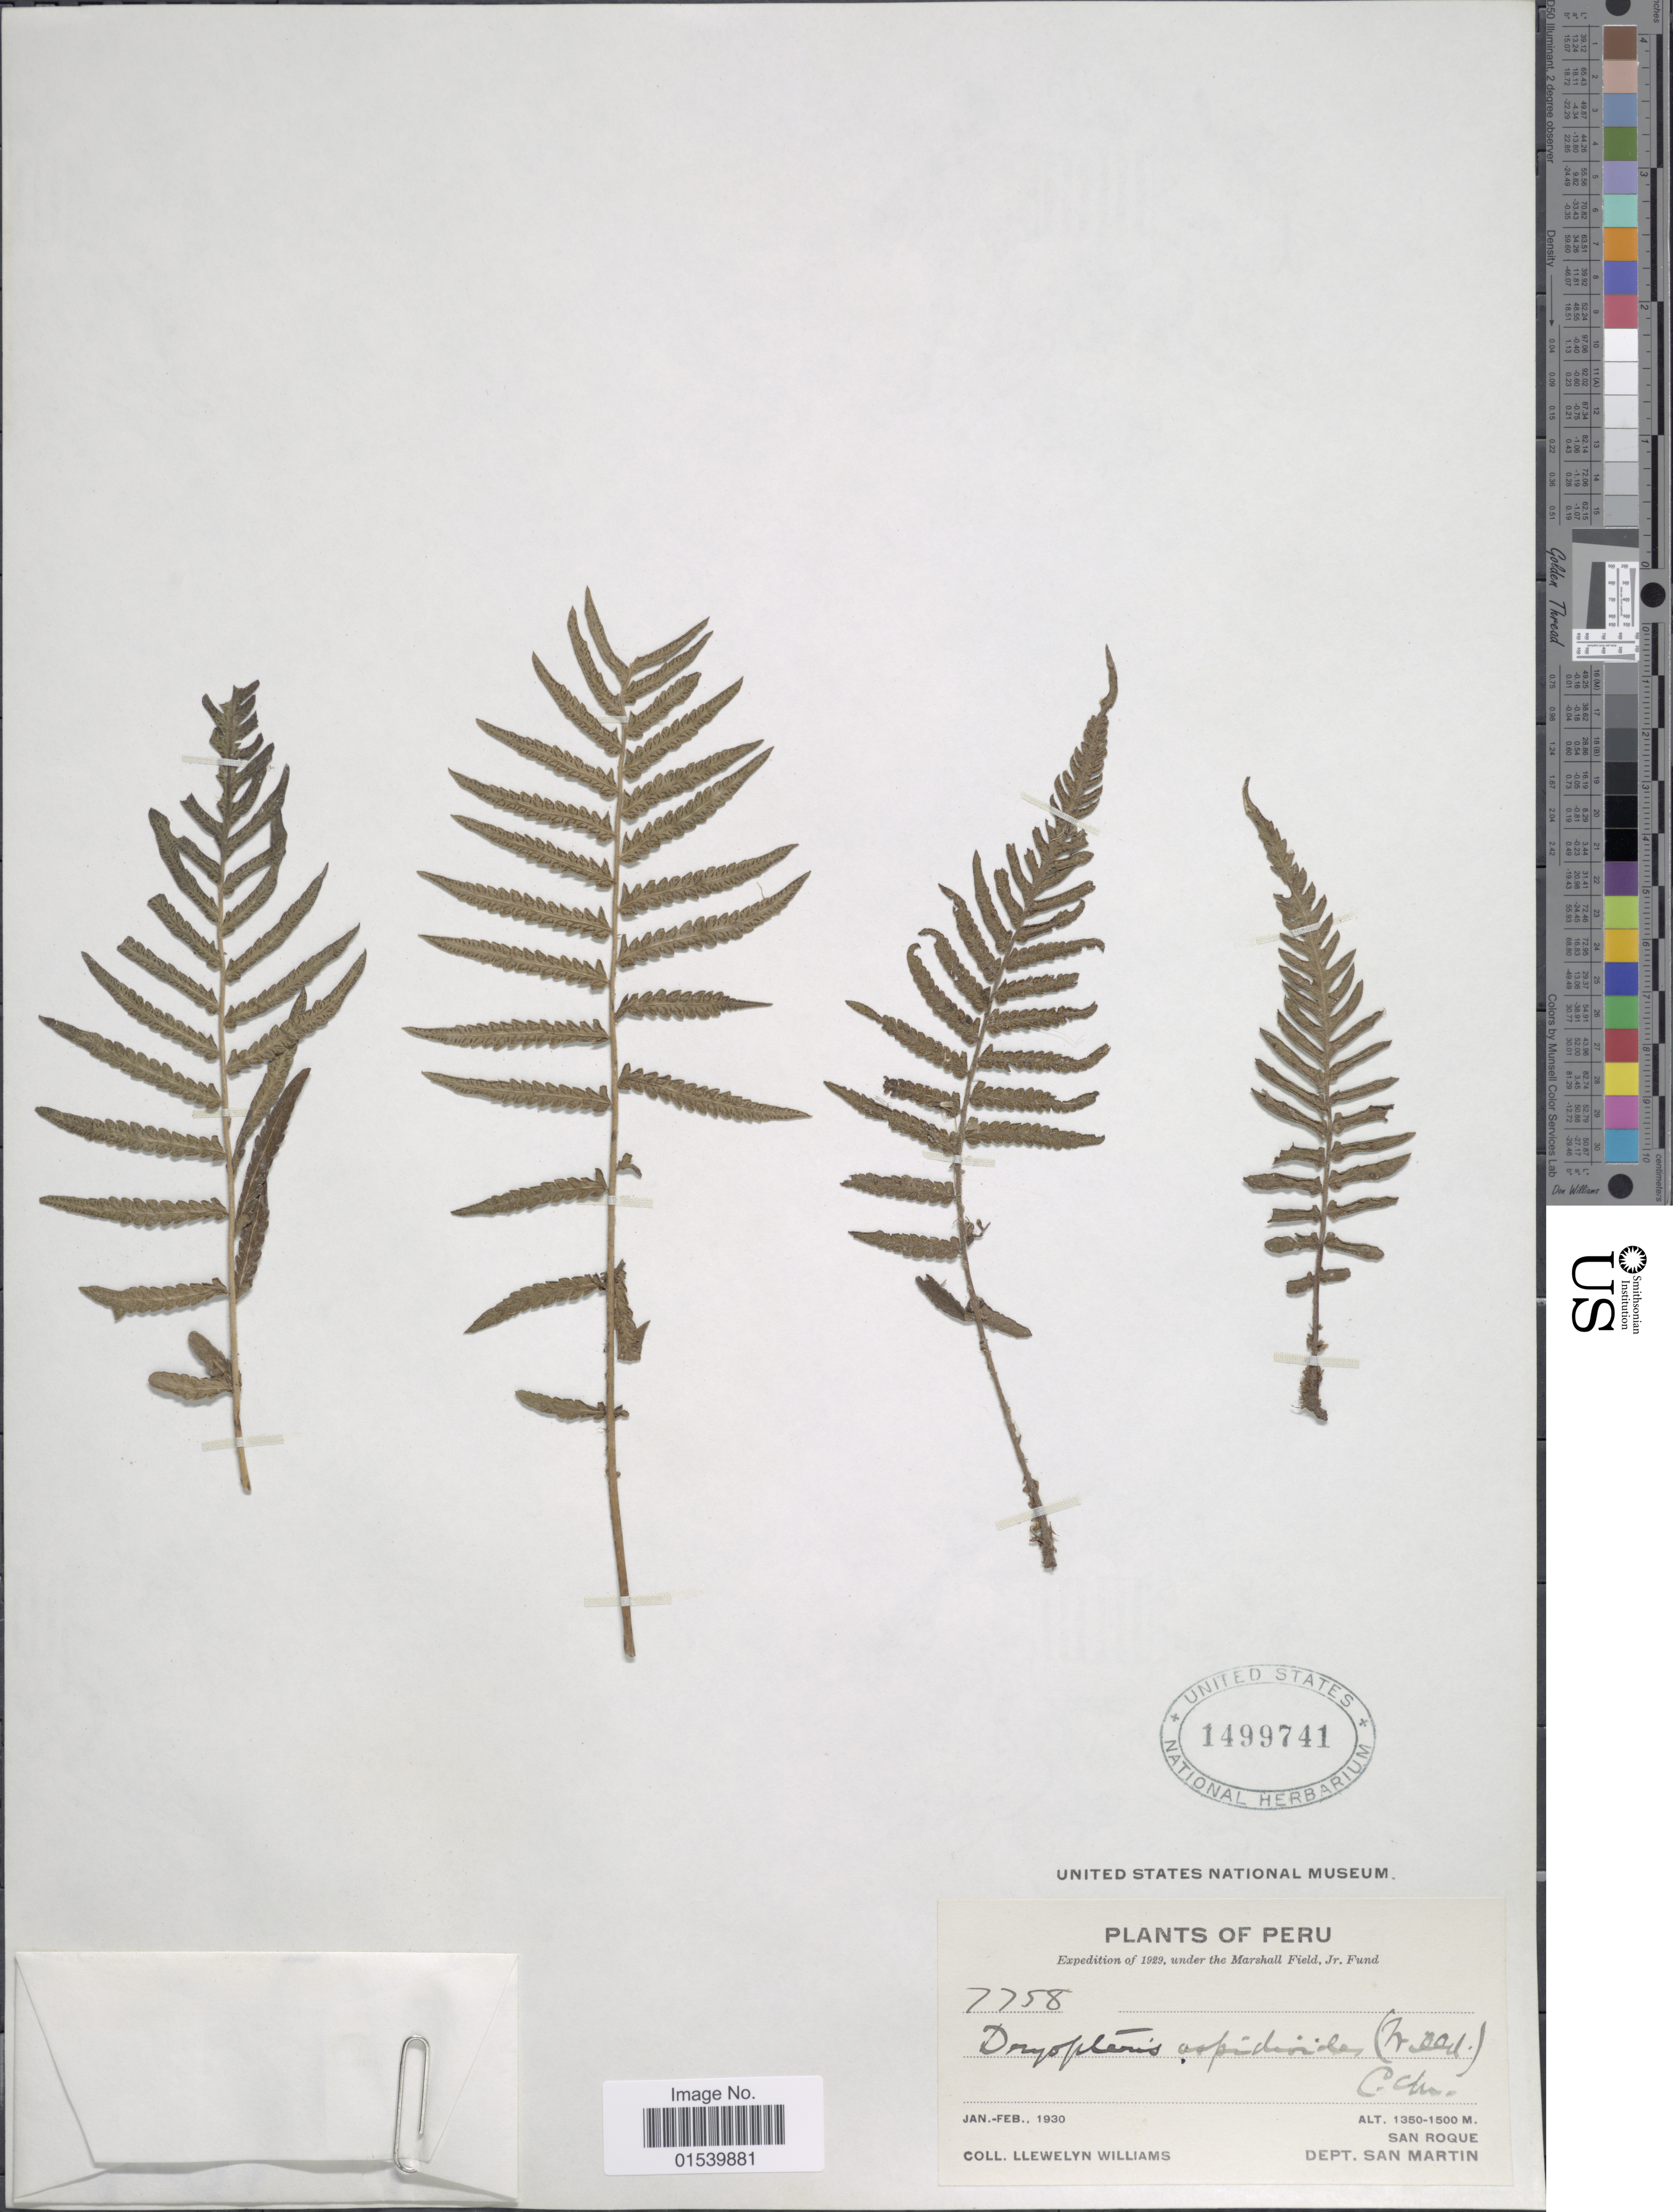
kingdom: Plantae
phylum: Tracheophyta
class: Polypodiopsida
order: Polypodiales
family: Thelypteridaceae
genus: Amauropelta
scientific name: Amauropelta aspidioides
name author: (Willd.) Pic. Serm.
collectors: Ll. Williams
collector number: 7758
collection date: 1930-01/1930-02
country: Peru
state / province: San Martín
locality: San Roque Dpt. San Martin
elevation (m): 1350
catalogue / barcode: US 1499741